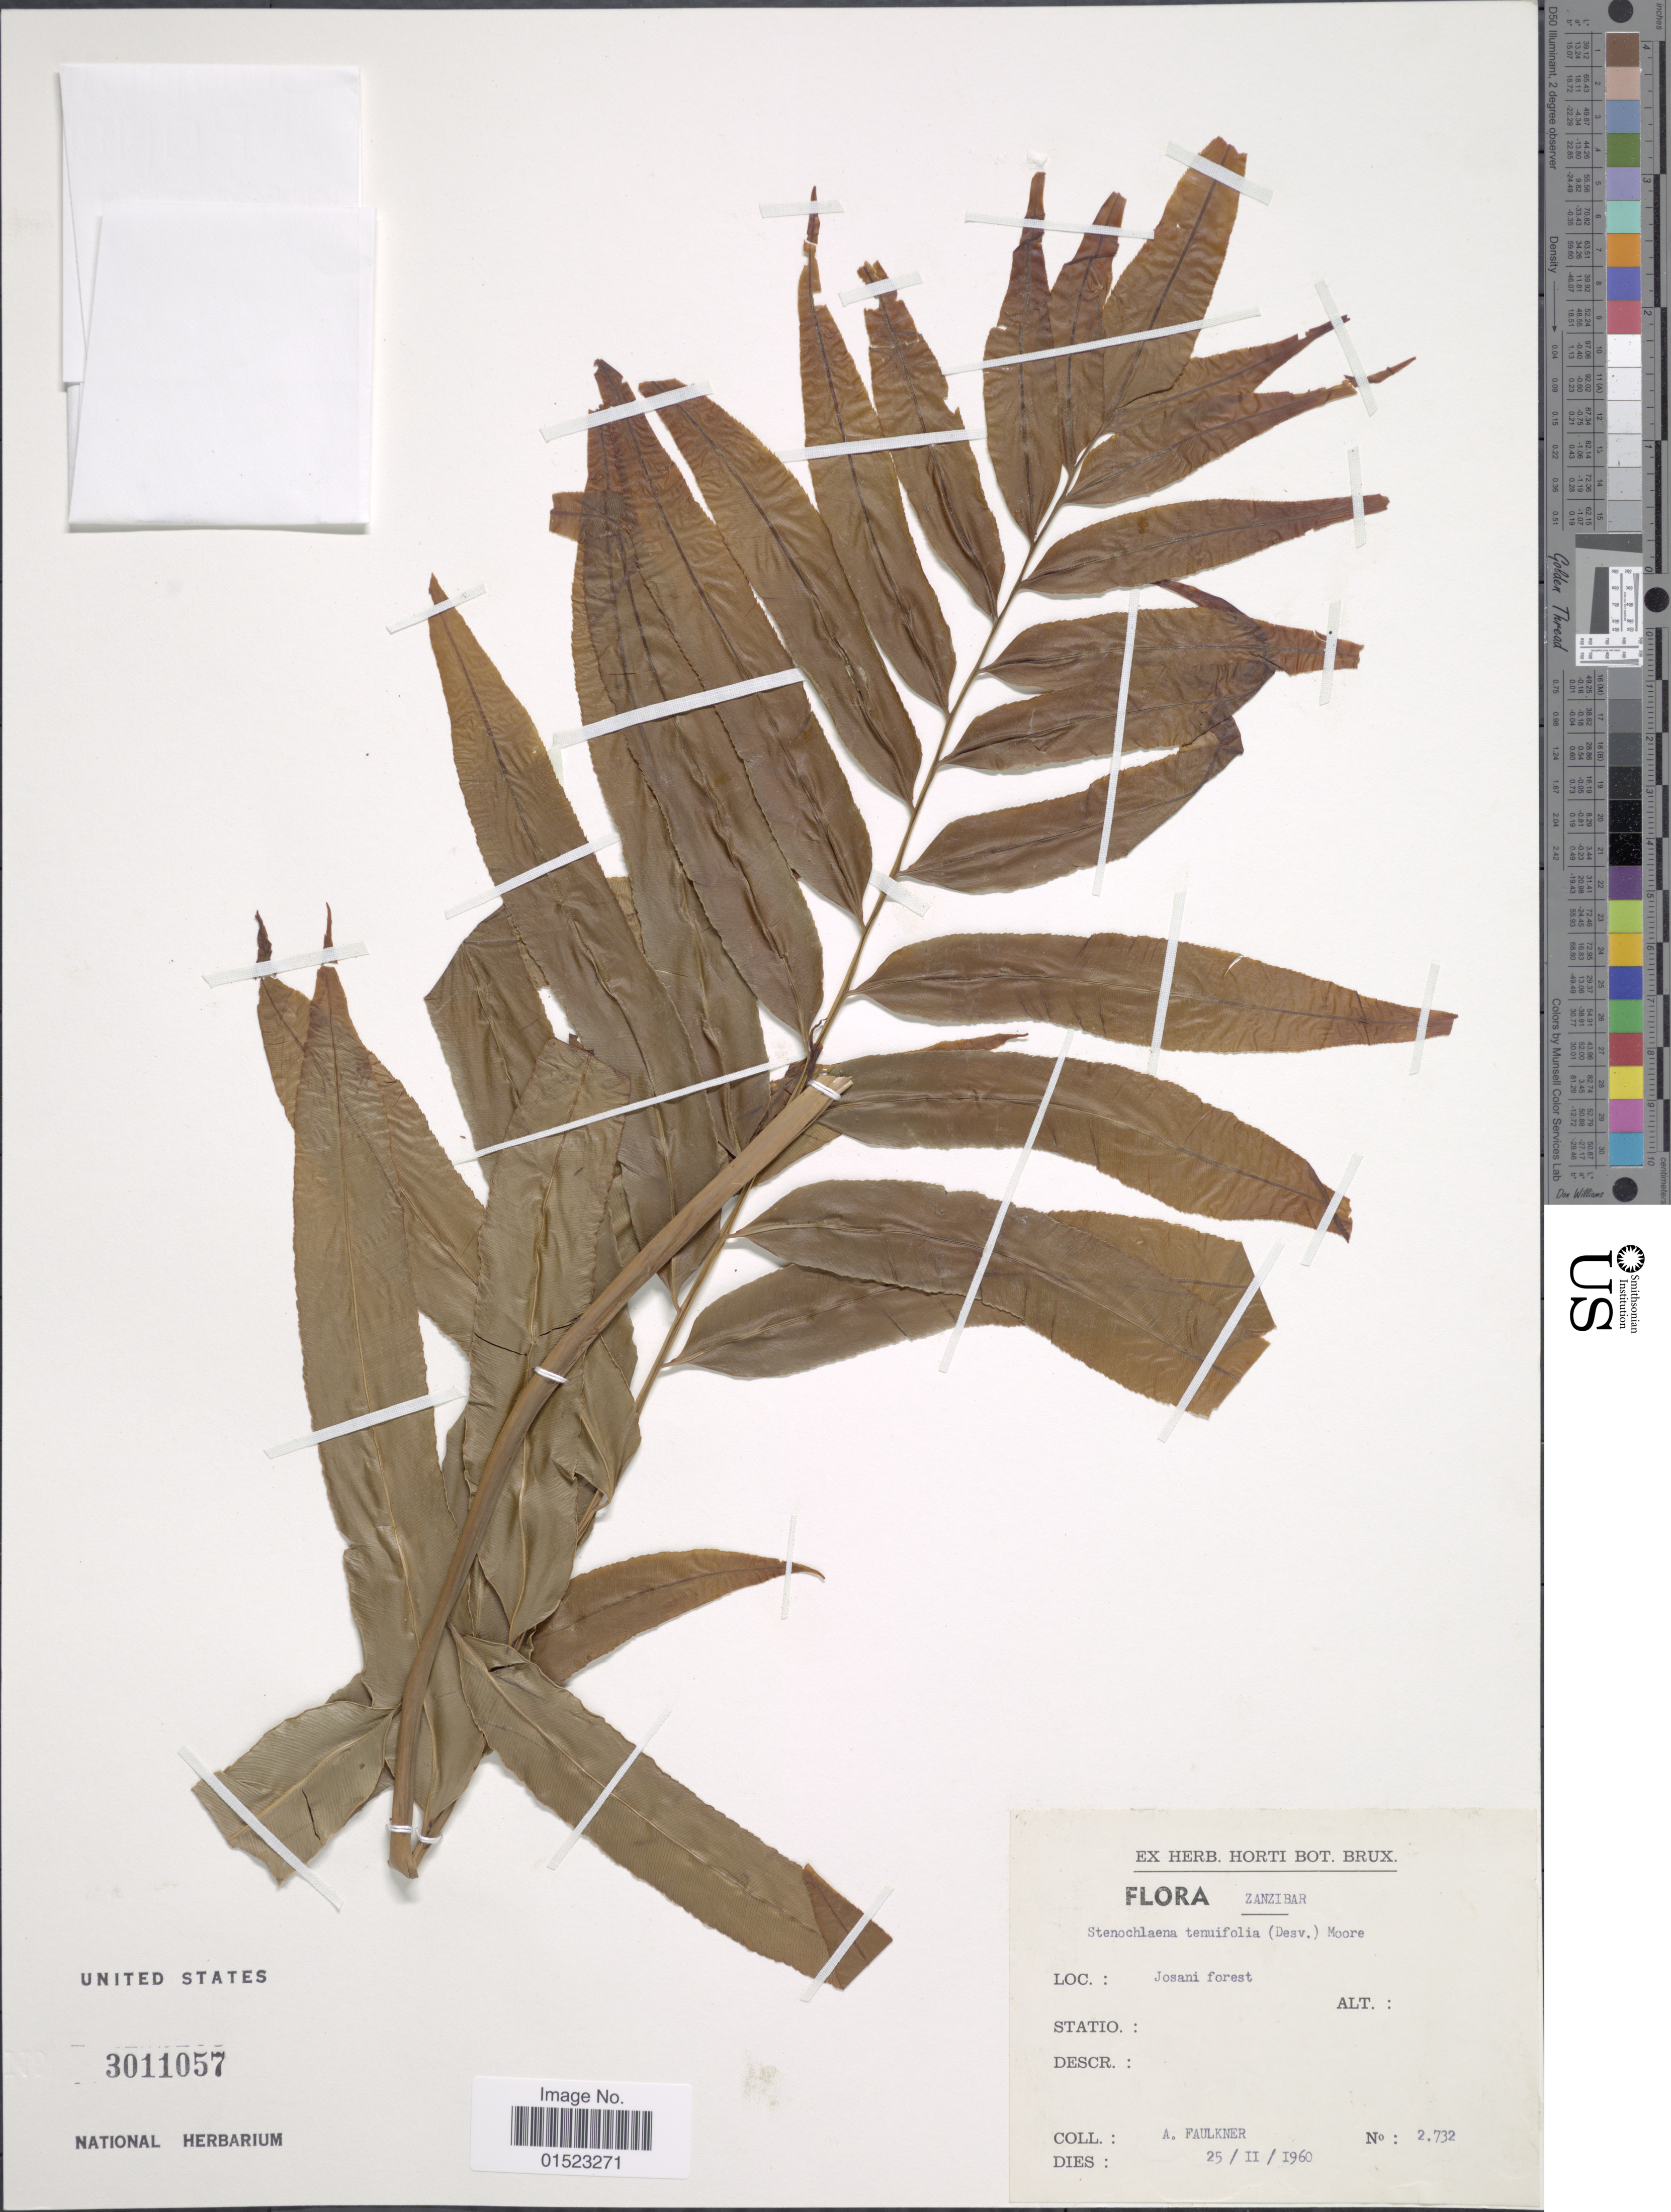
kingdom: Plantae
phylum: Tracheophyta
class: Polypodiopsida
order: Polypodiales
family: Blechnaceae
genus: Stenochlaena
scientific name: Stenochlaena tenuifolia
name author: (Desv.) T. Moore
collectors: A. Faulkner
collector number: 2732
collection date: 1960-02-25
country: Tanzania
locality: Josani Forest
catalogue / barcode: US 3011057